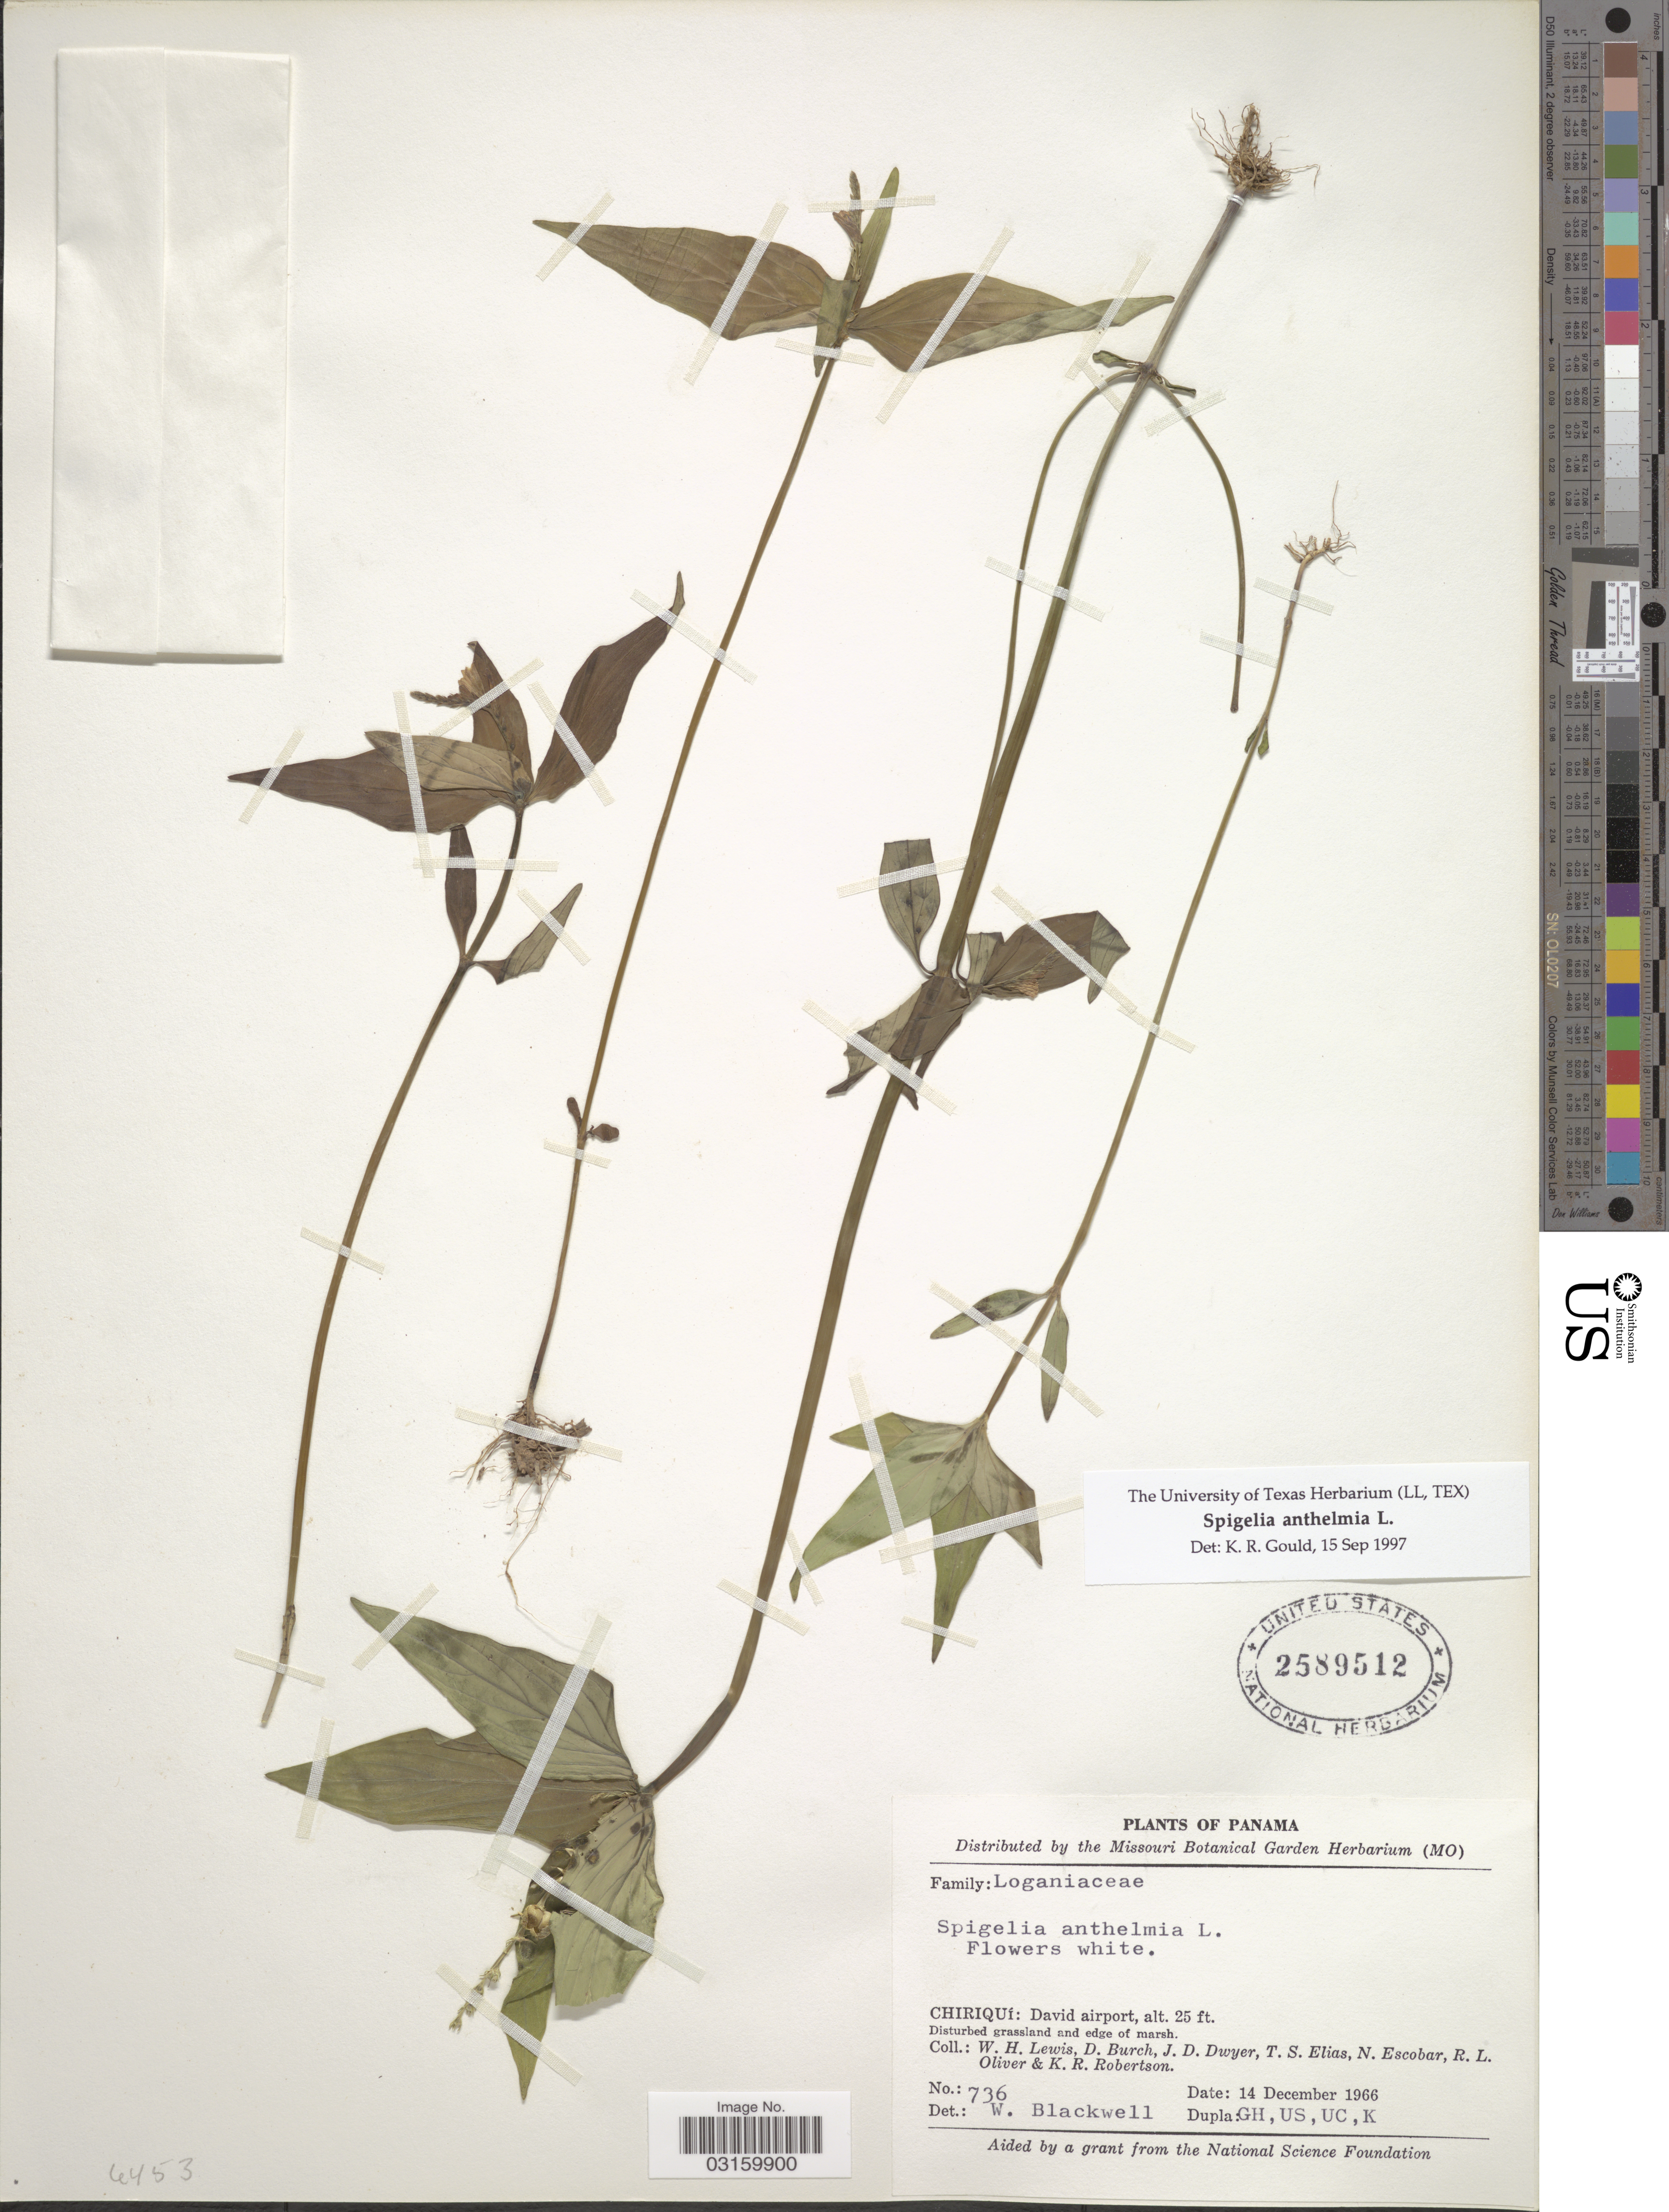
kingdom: Plantae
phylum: Tracheophyta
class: Magnoliopsida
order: Gentianales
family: Loganiaceae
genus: Spigelia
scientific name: Spigelia anthelmia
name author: L.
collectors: W. H. Lewis, D. Burch, J. D. Dwyer, T. S. Elias & et al.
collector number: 736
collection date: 1966-12-14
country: Panama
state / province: Chiriqui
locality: David Airport.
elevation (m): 8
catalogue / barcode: US 2589512